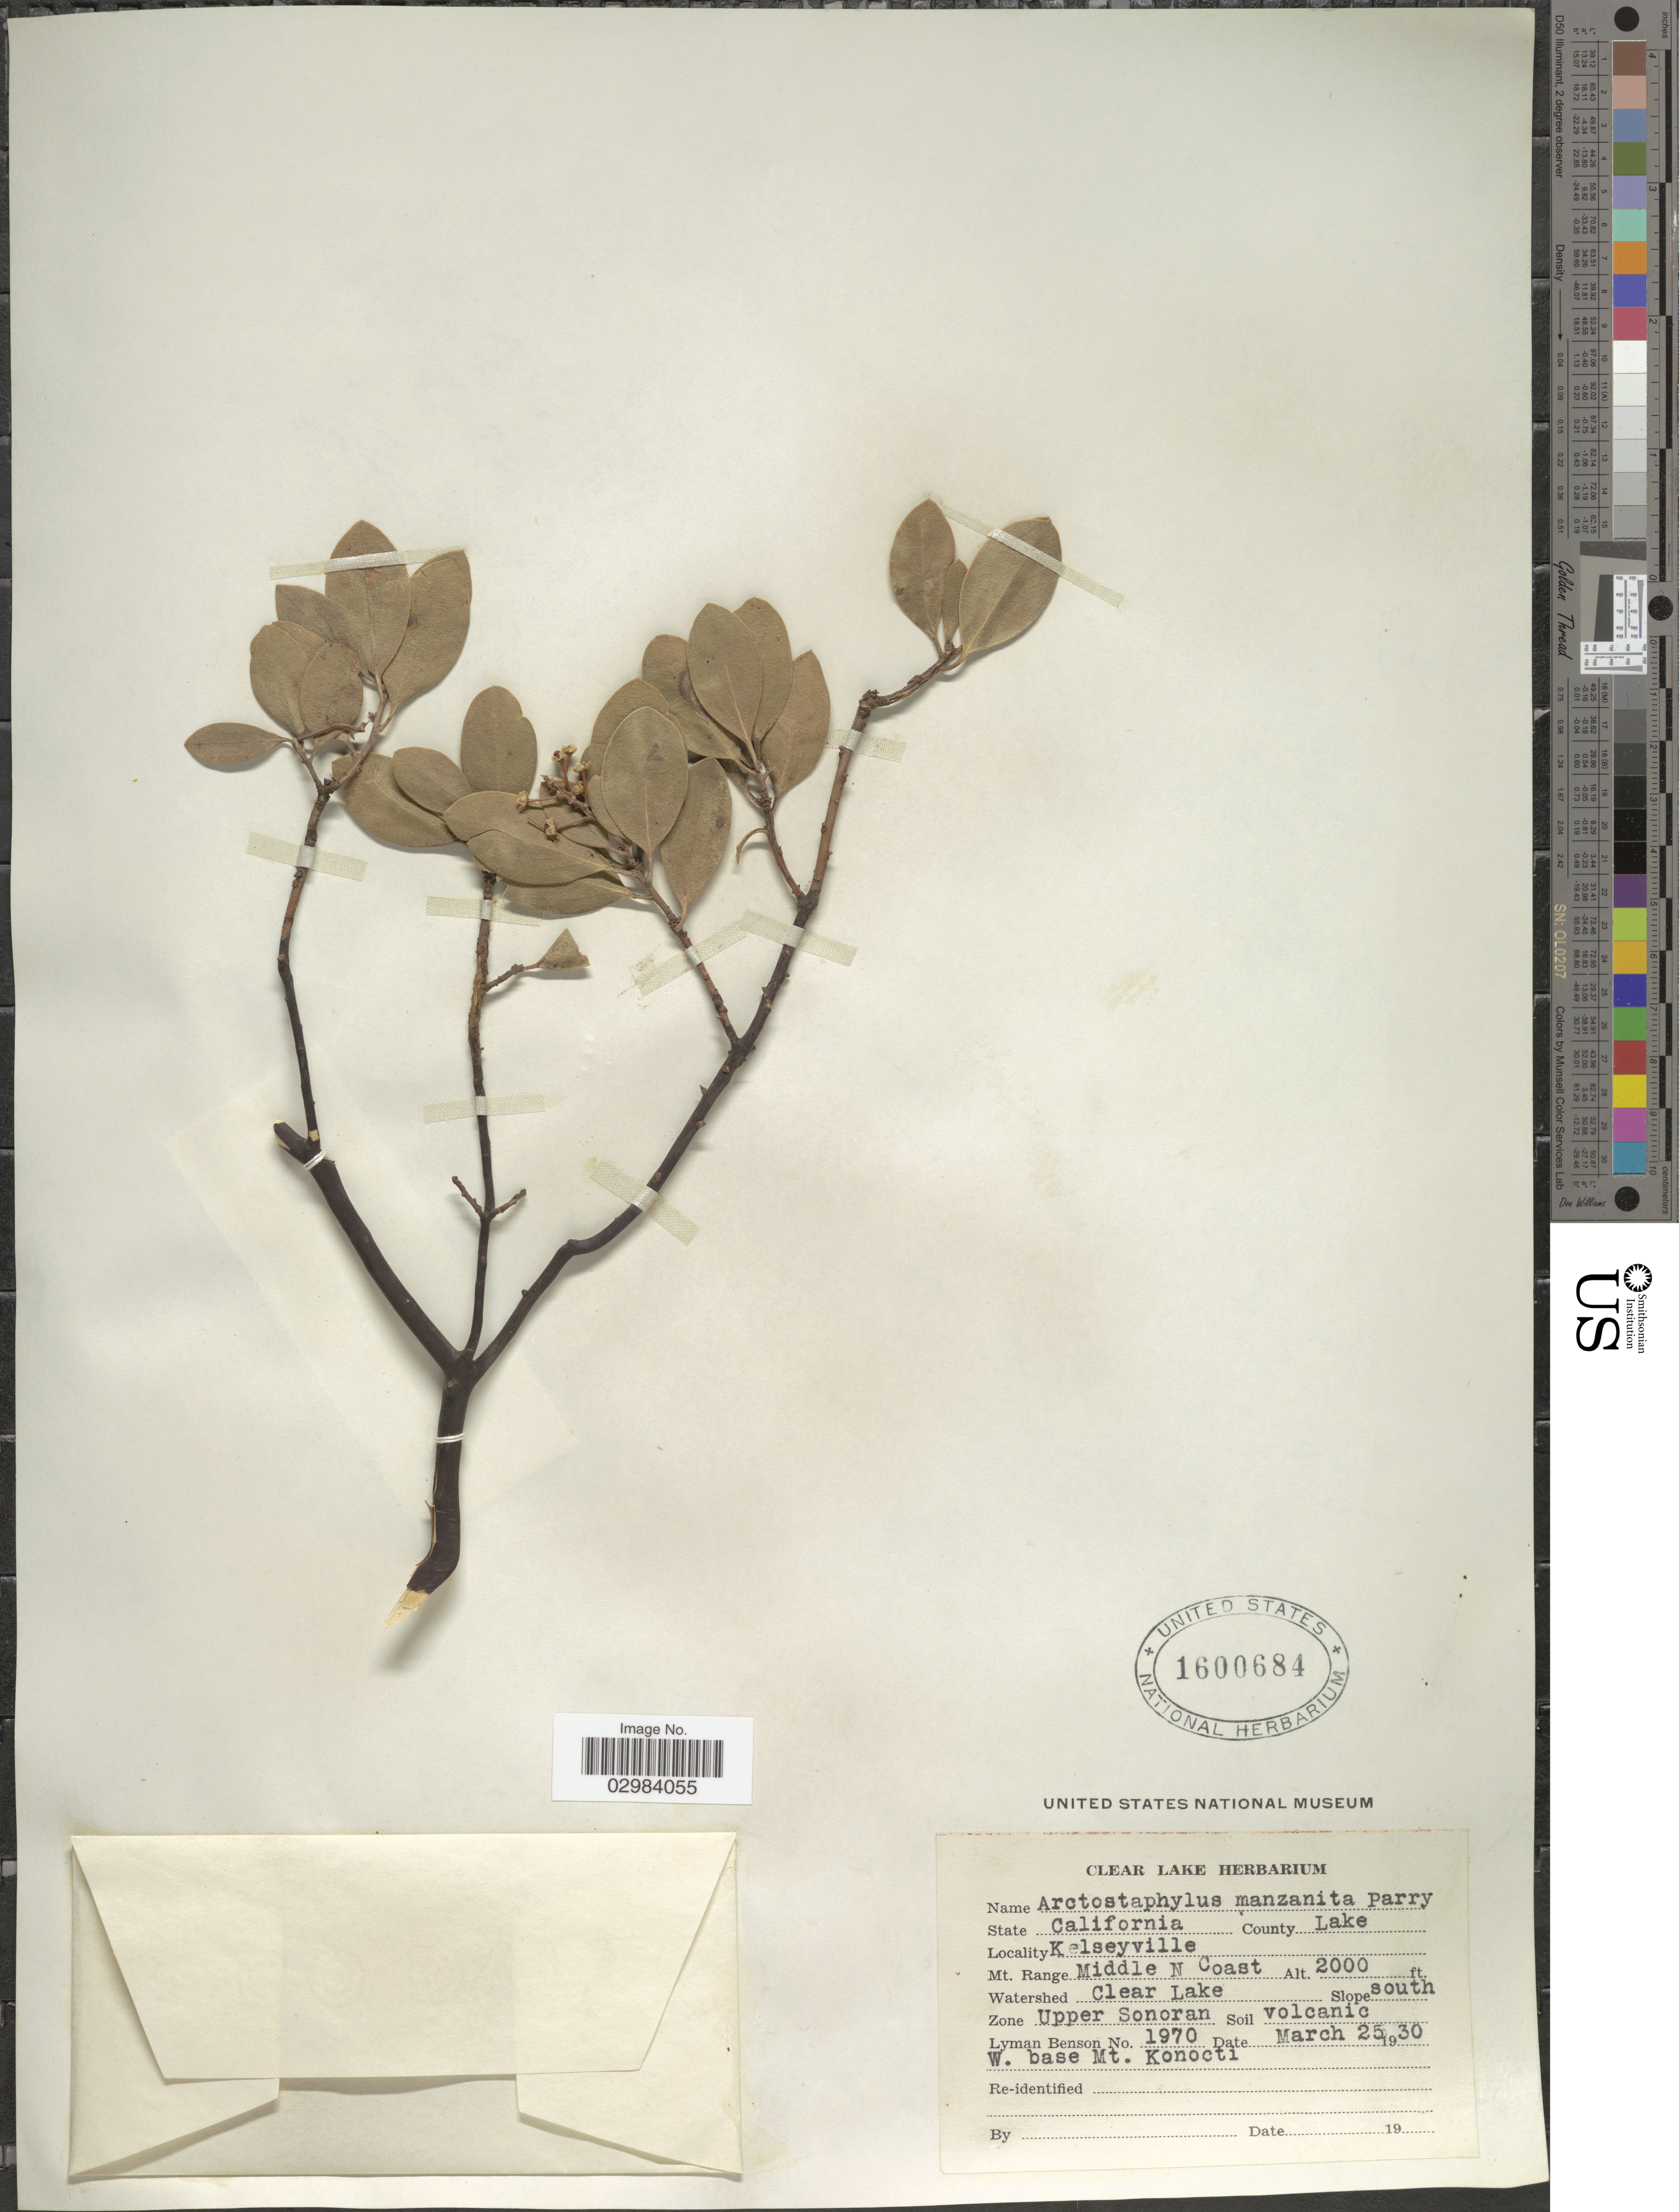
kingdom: Plantae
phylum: Tracheophyta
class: Magnoliopsida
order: Ericales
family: Ericaceae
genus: Arctostaphylos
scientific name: Arctostaphylos manzanita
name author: Parry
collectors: L. D. Benson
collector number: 1970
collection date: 1930-03-25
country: United States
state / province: California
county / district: Lake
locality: County Lake, Kelseyville, Mt. Range Middle N Coast, Watershed Clear Lake, Slope south, Zone Upper Sonoran, W. base Mt. Konocti.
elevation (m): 610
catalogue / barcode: US 1600684